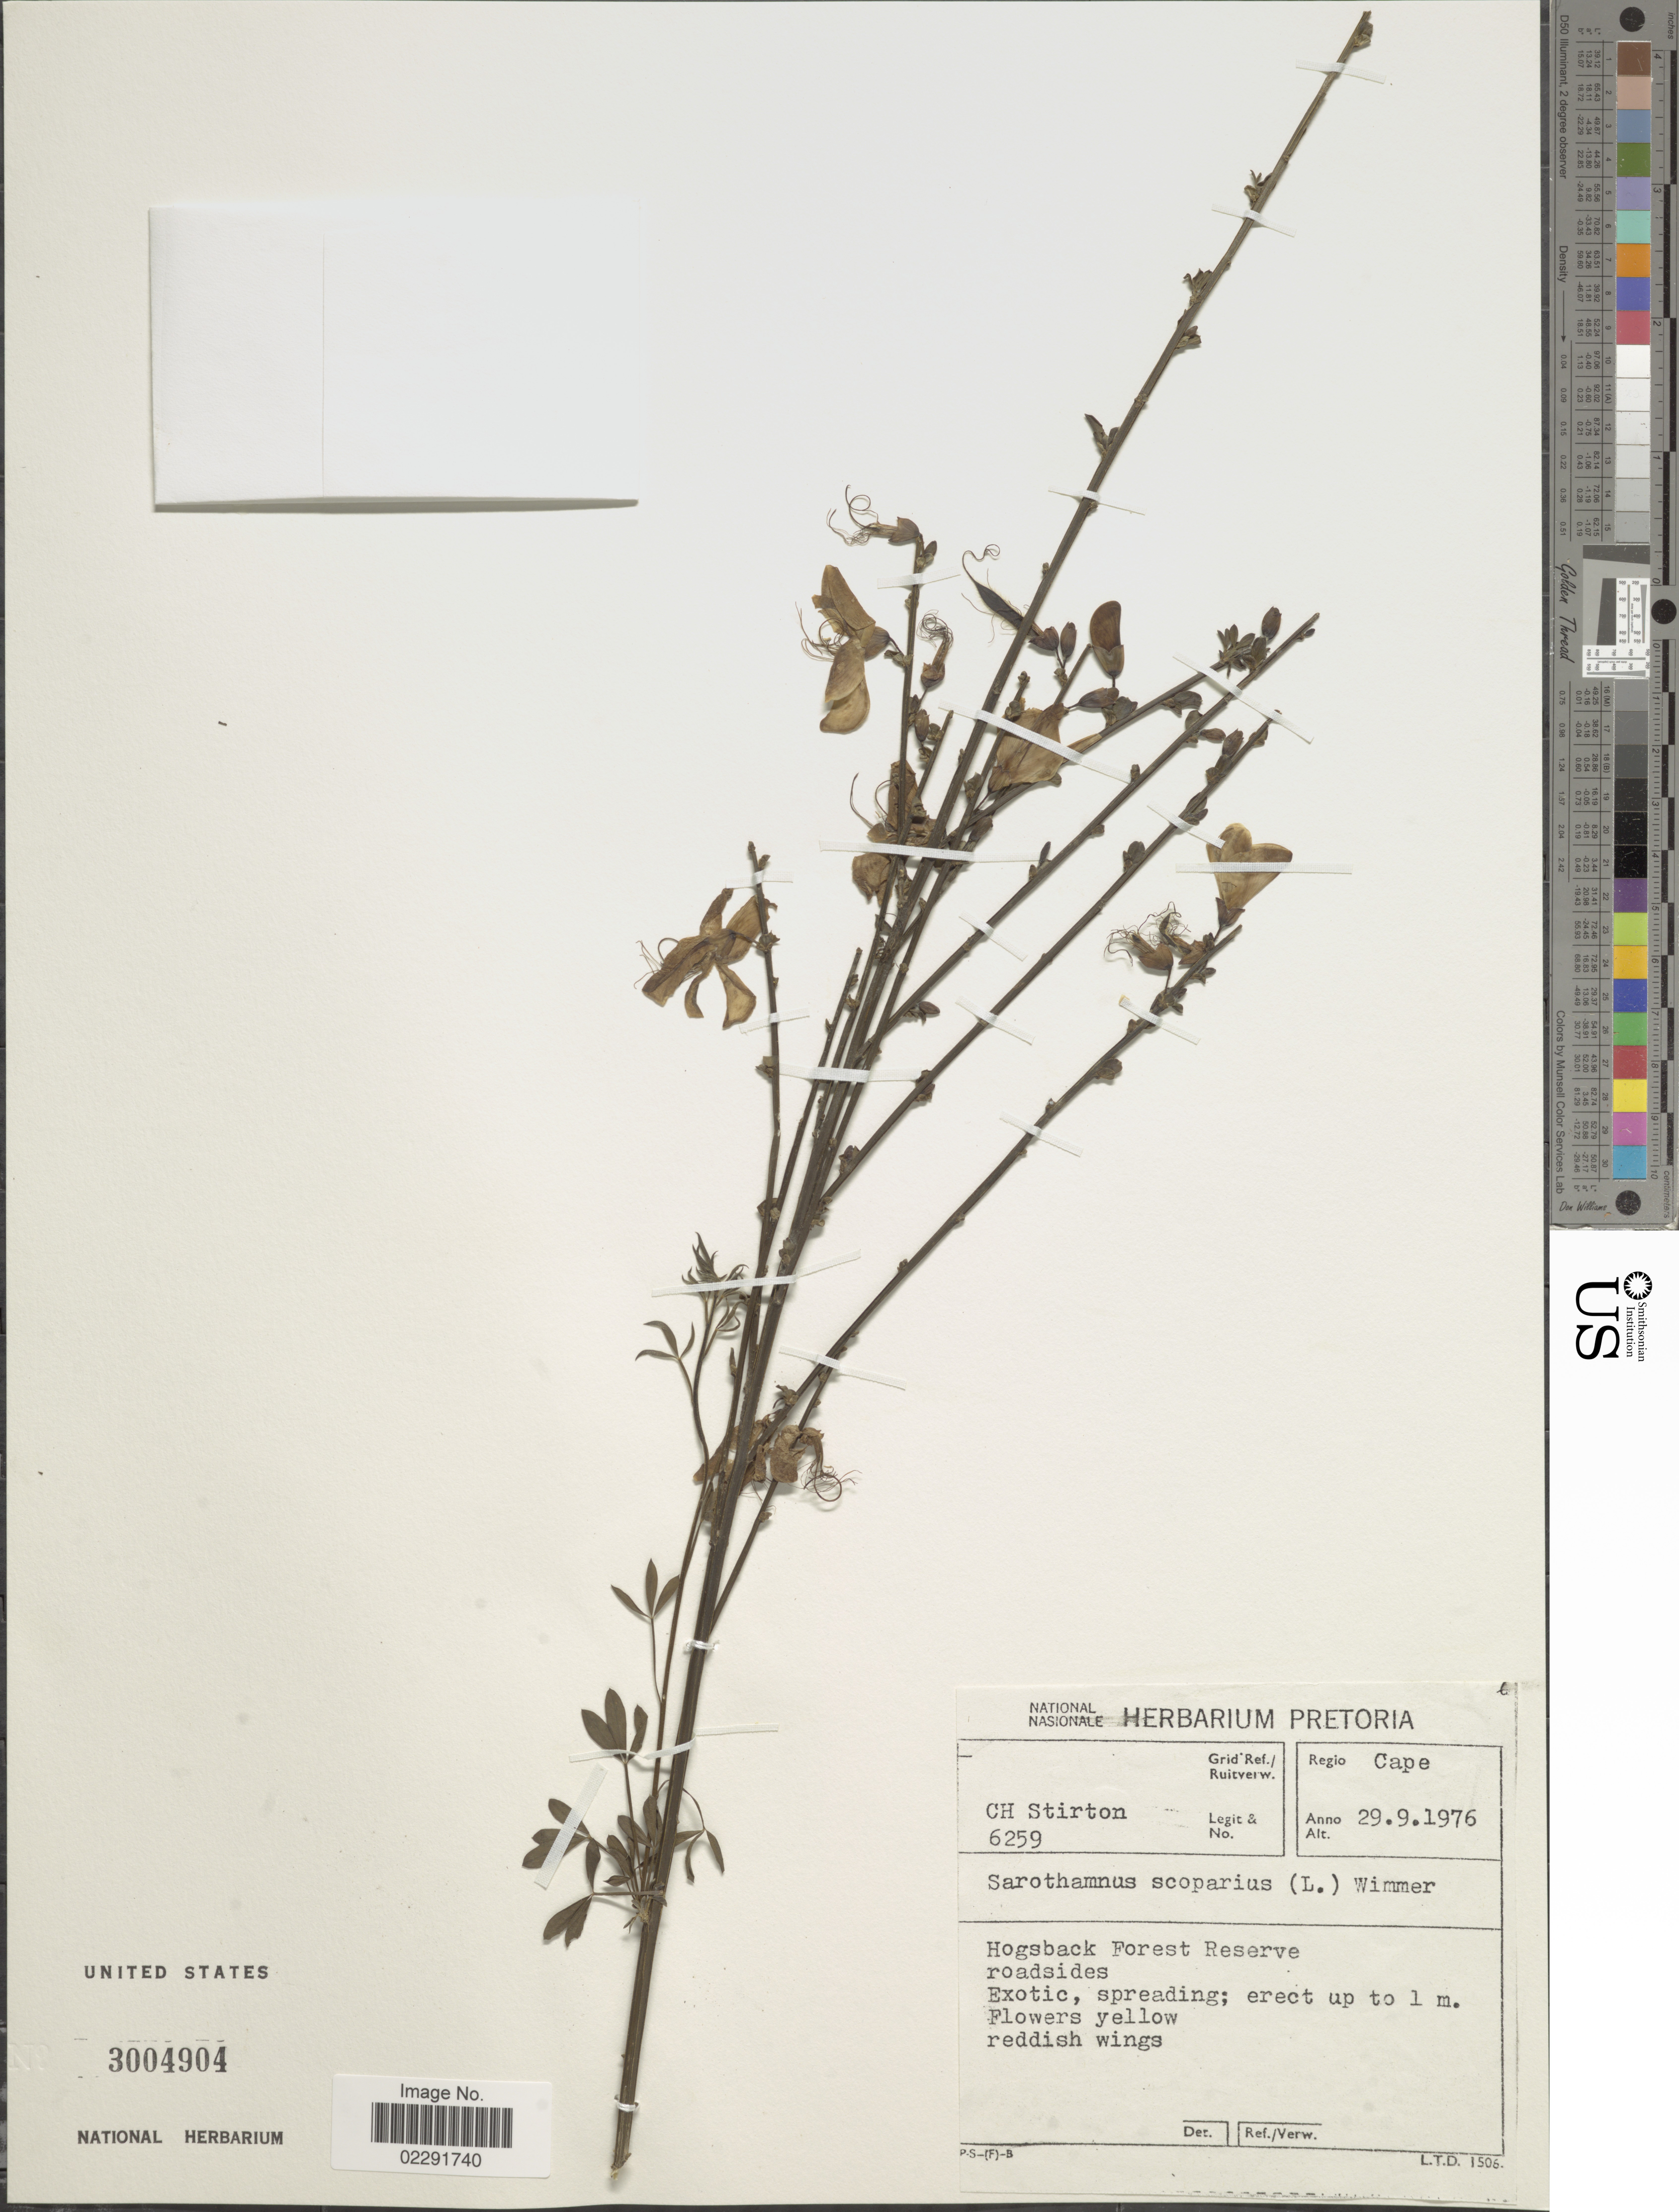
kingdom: Plantae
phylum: Tracheophyta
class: Magnoliopsida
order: Fabales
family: Fabaceae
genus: Cytisus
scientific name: Cytisus scoparius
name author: (L.) Link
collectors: C. H. Stirton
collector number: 6259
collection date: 1976-09-29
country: South Africa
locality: Hogsback Forest Reserve roadsides, Regio Cape.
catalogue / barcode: US 3004904